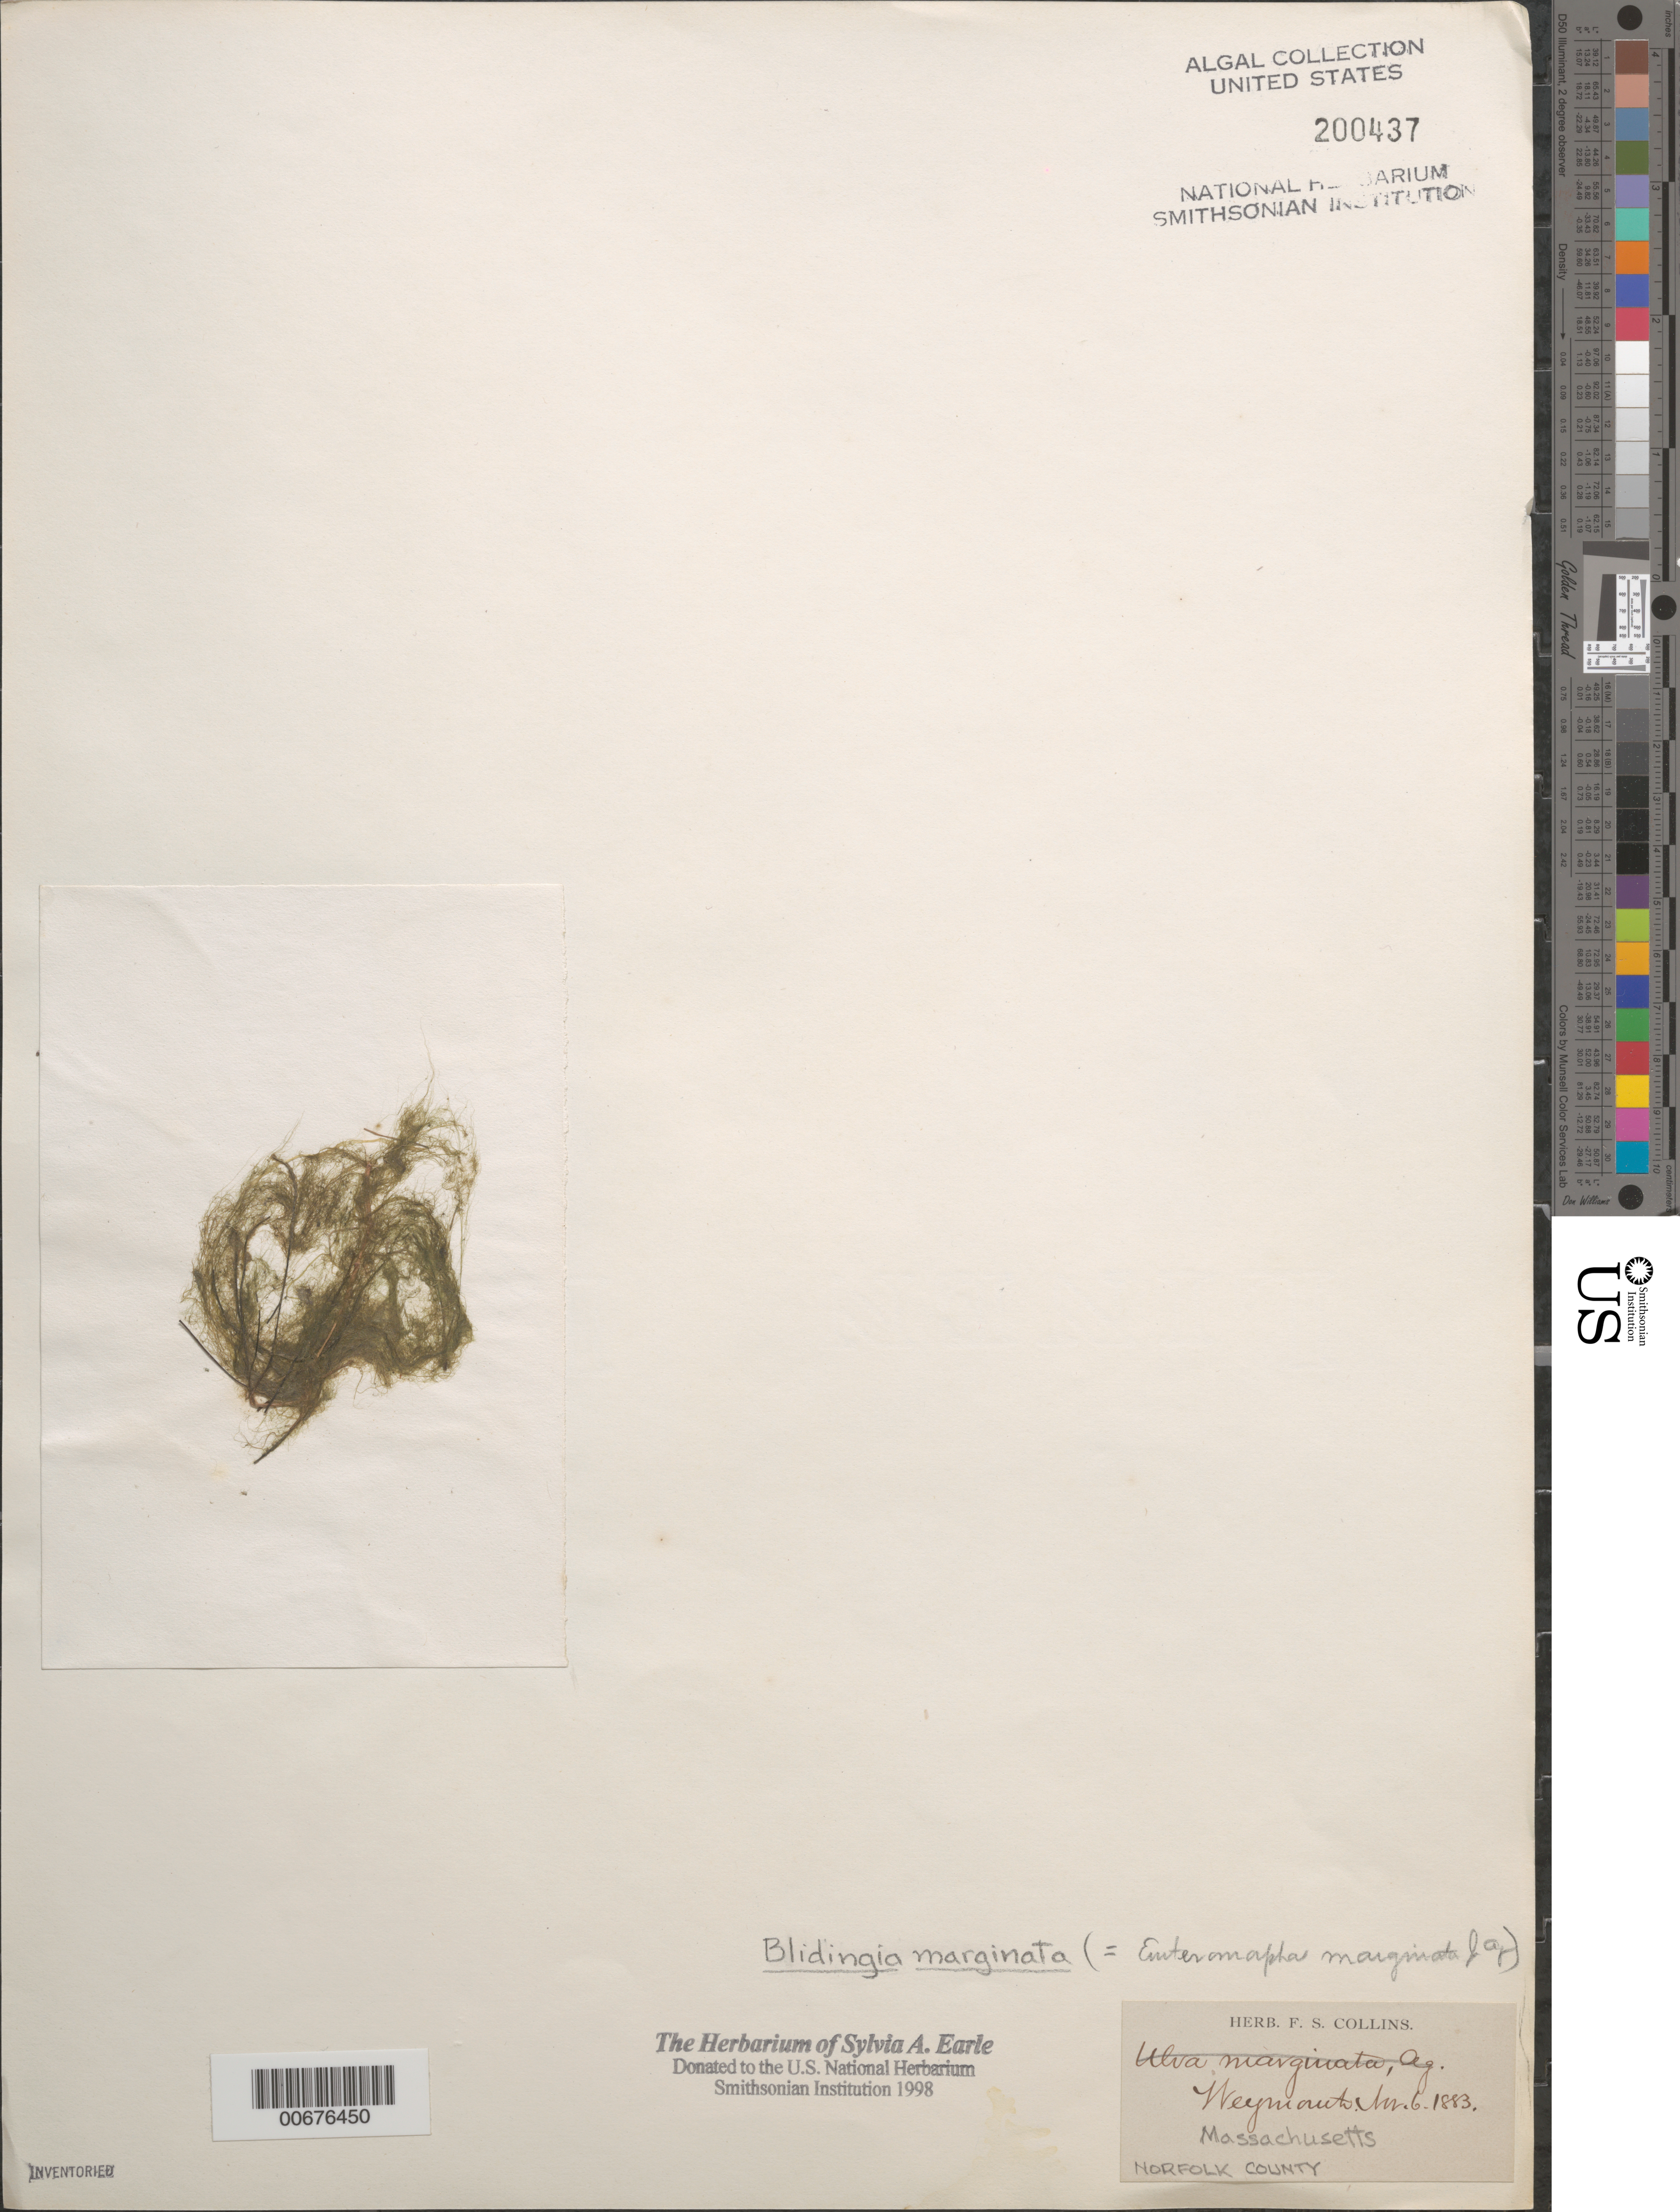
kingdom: Plantae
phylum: Chlorophyta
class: Ulvophyceae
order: Ulvales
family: Kornmanniaceae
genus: Blidingia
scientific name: Blidingia marginata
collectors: F. Collins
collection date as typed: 06 Nov 1883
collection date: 1883-11-06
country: United States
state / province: Massachusetts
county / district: Norfolk County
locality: Weymouth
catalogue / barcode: US 200437